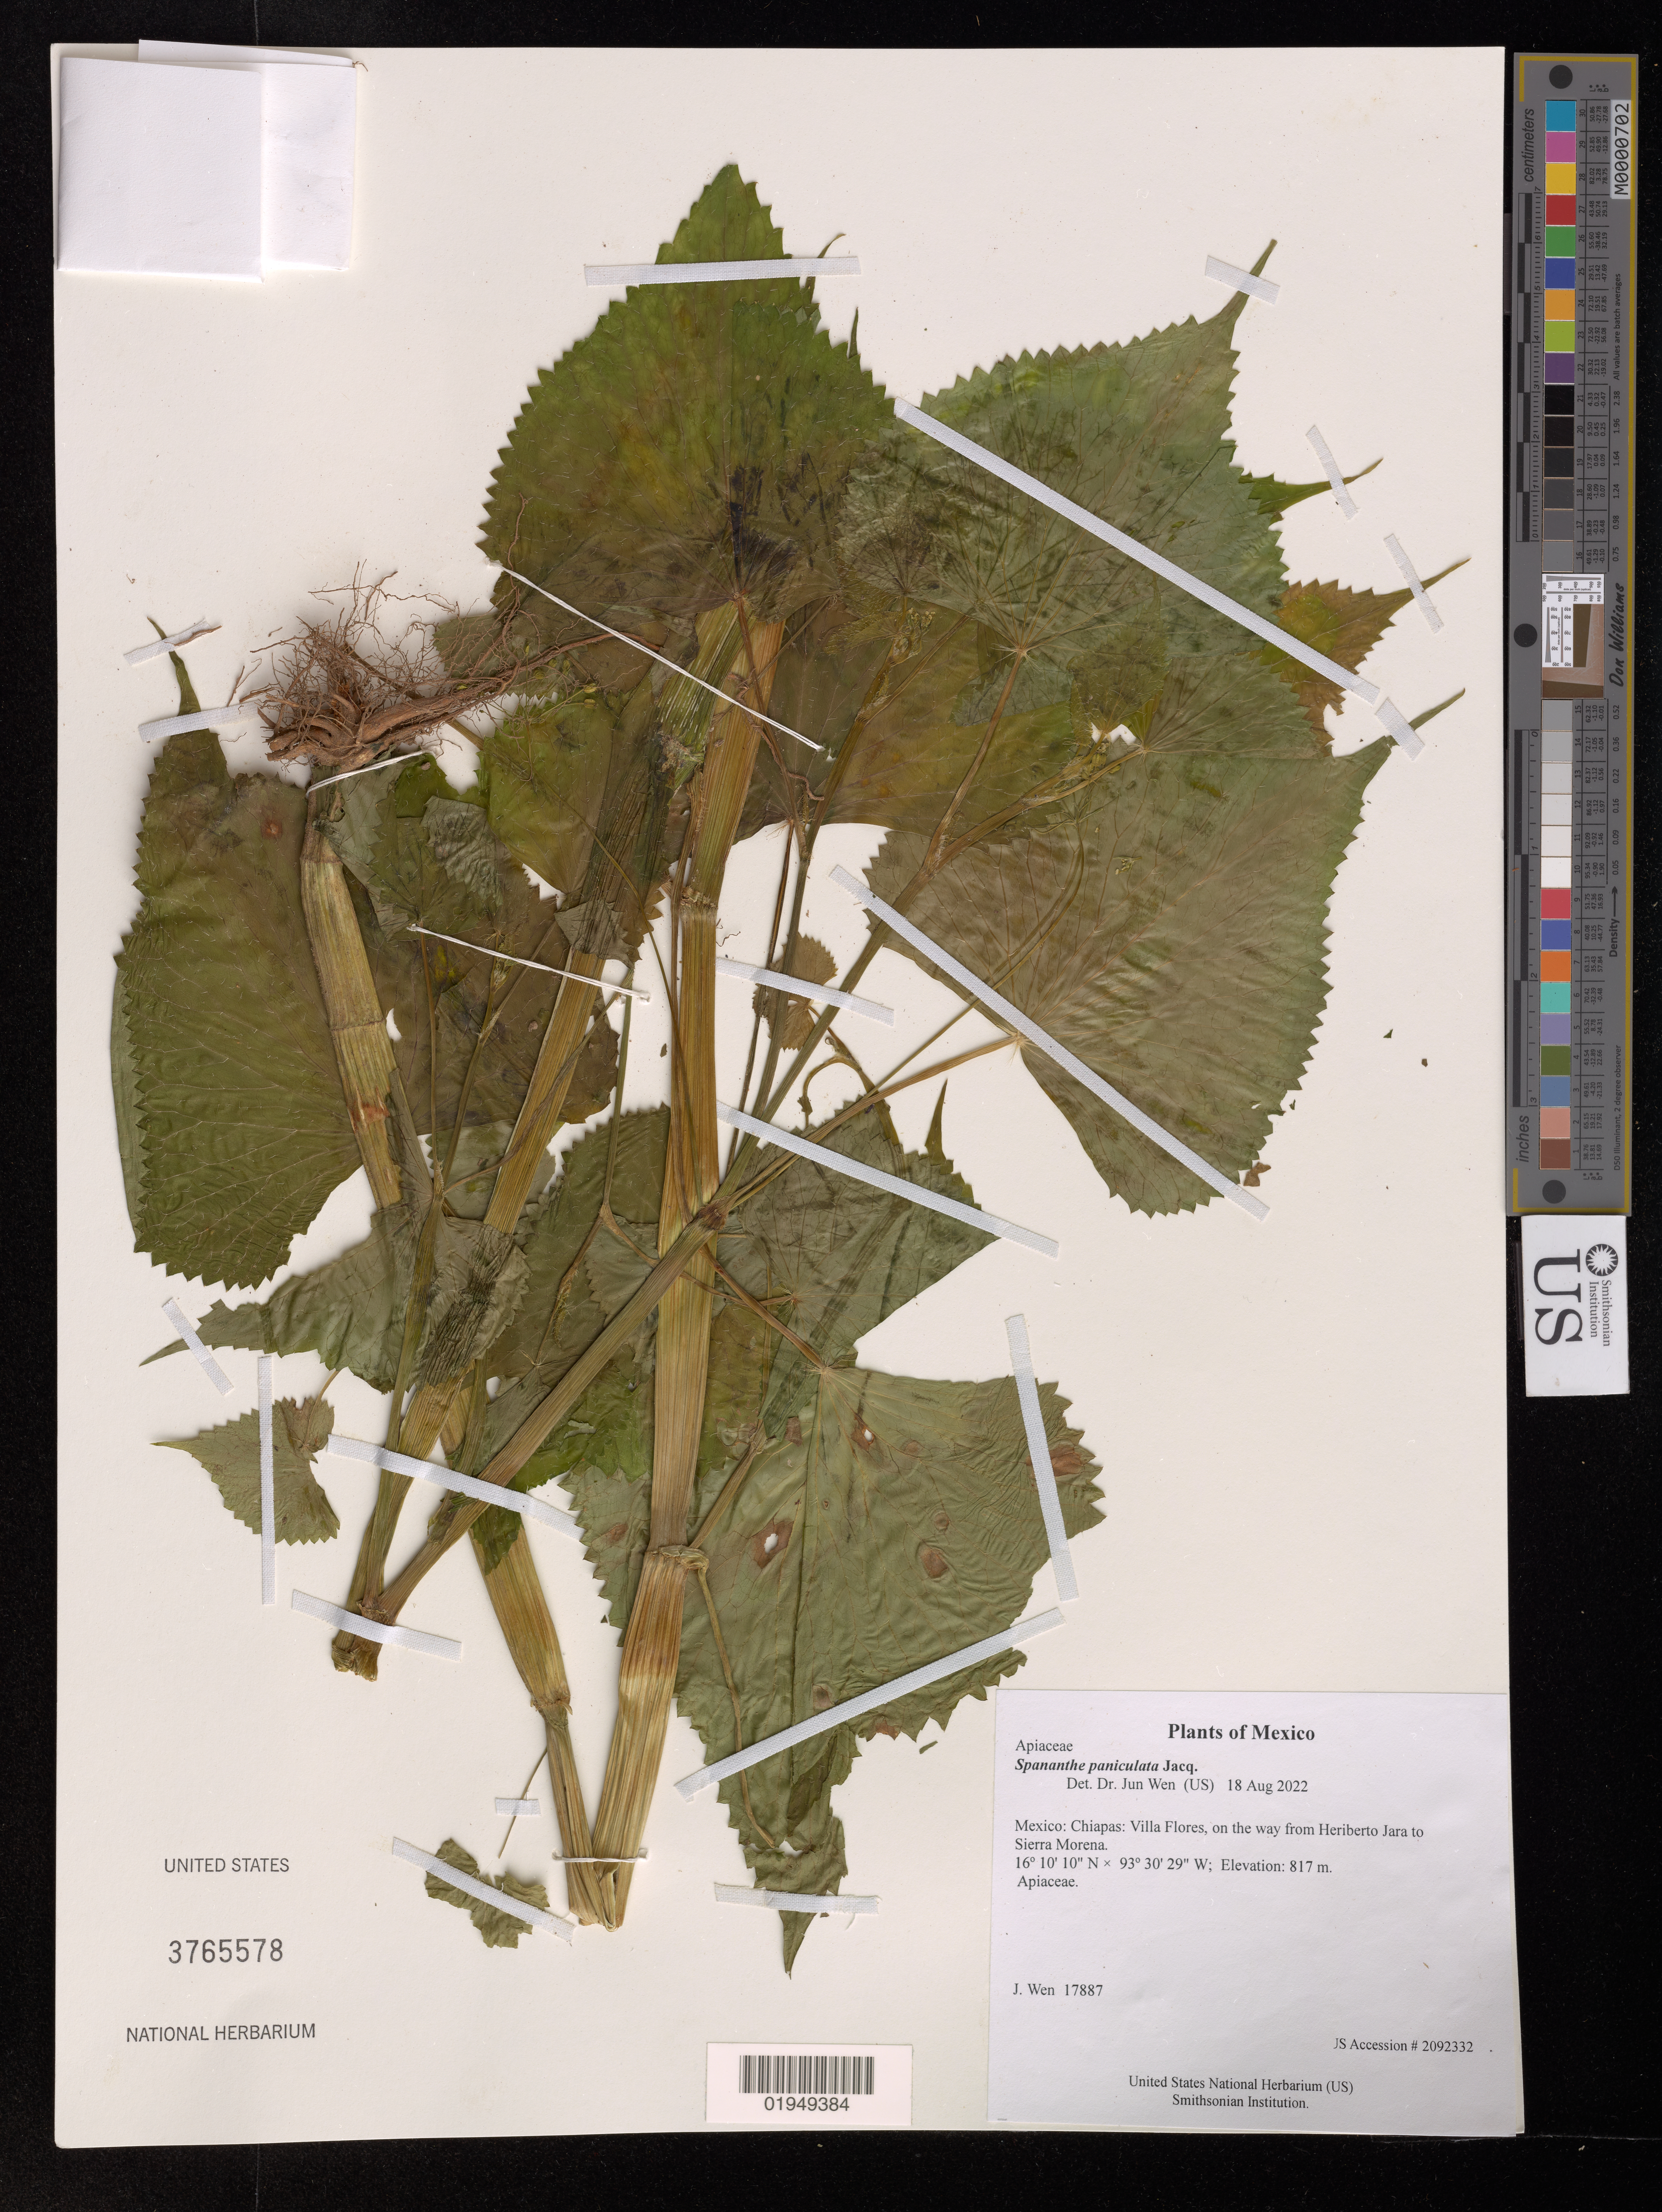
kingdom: Plantae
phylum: Tracheophyta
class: Magnoliopsida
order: Apiales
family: Apiaceae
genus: Spananthe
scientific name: Spananthe paniculata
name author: Jacq.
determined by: Wen, Jun, (BOT), Smithsonian Institution - National Museum of Natural History (UNITED STATES)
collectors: J. Wen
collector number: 17887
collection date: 2022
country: Mexico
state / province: Chiapas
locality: Villa Flores, on the way from Heriberto Jara to Sierra Morena.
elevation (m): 817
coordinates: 16 1010 N, 93 30 29 W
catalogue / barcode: US 3765578